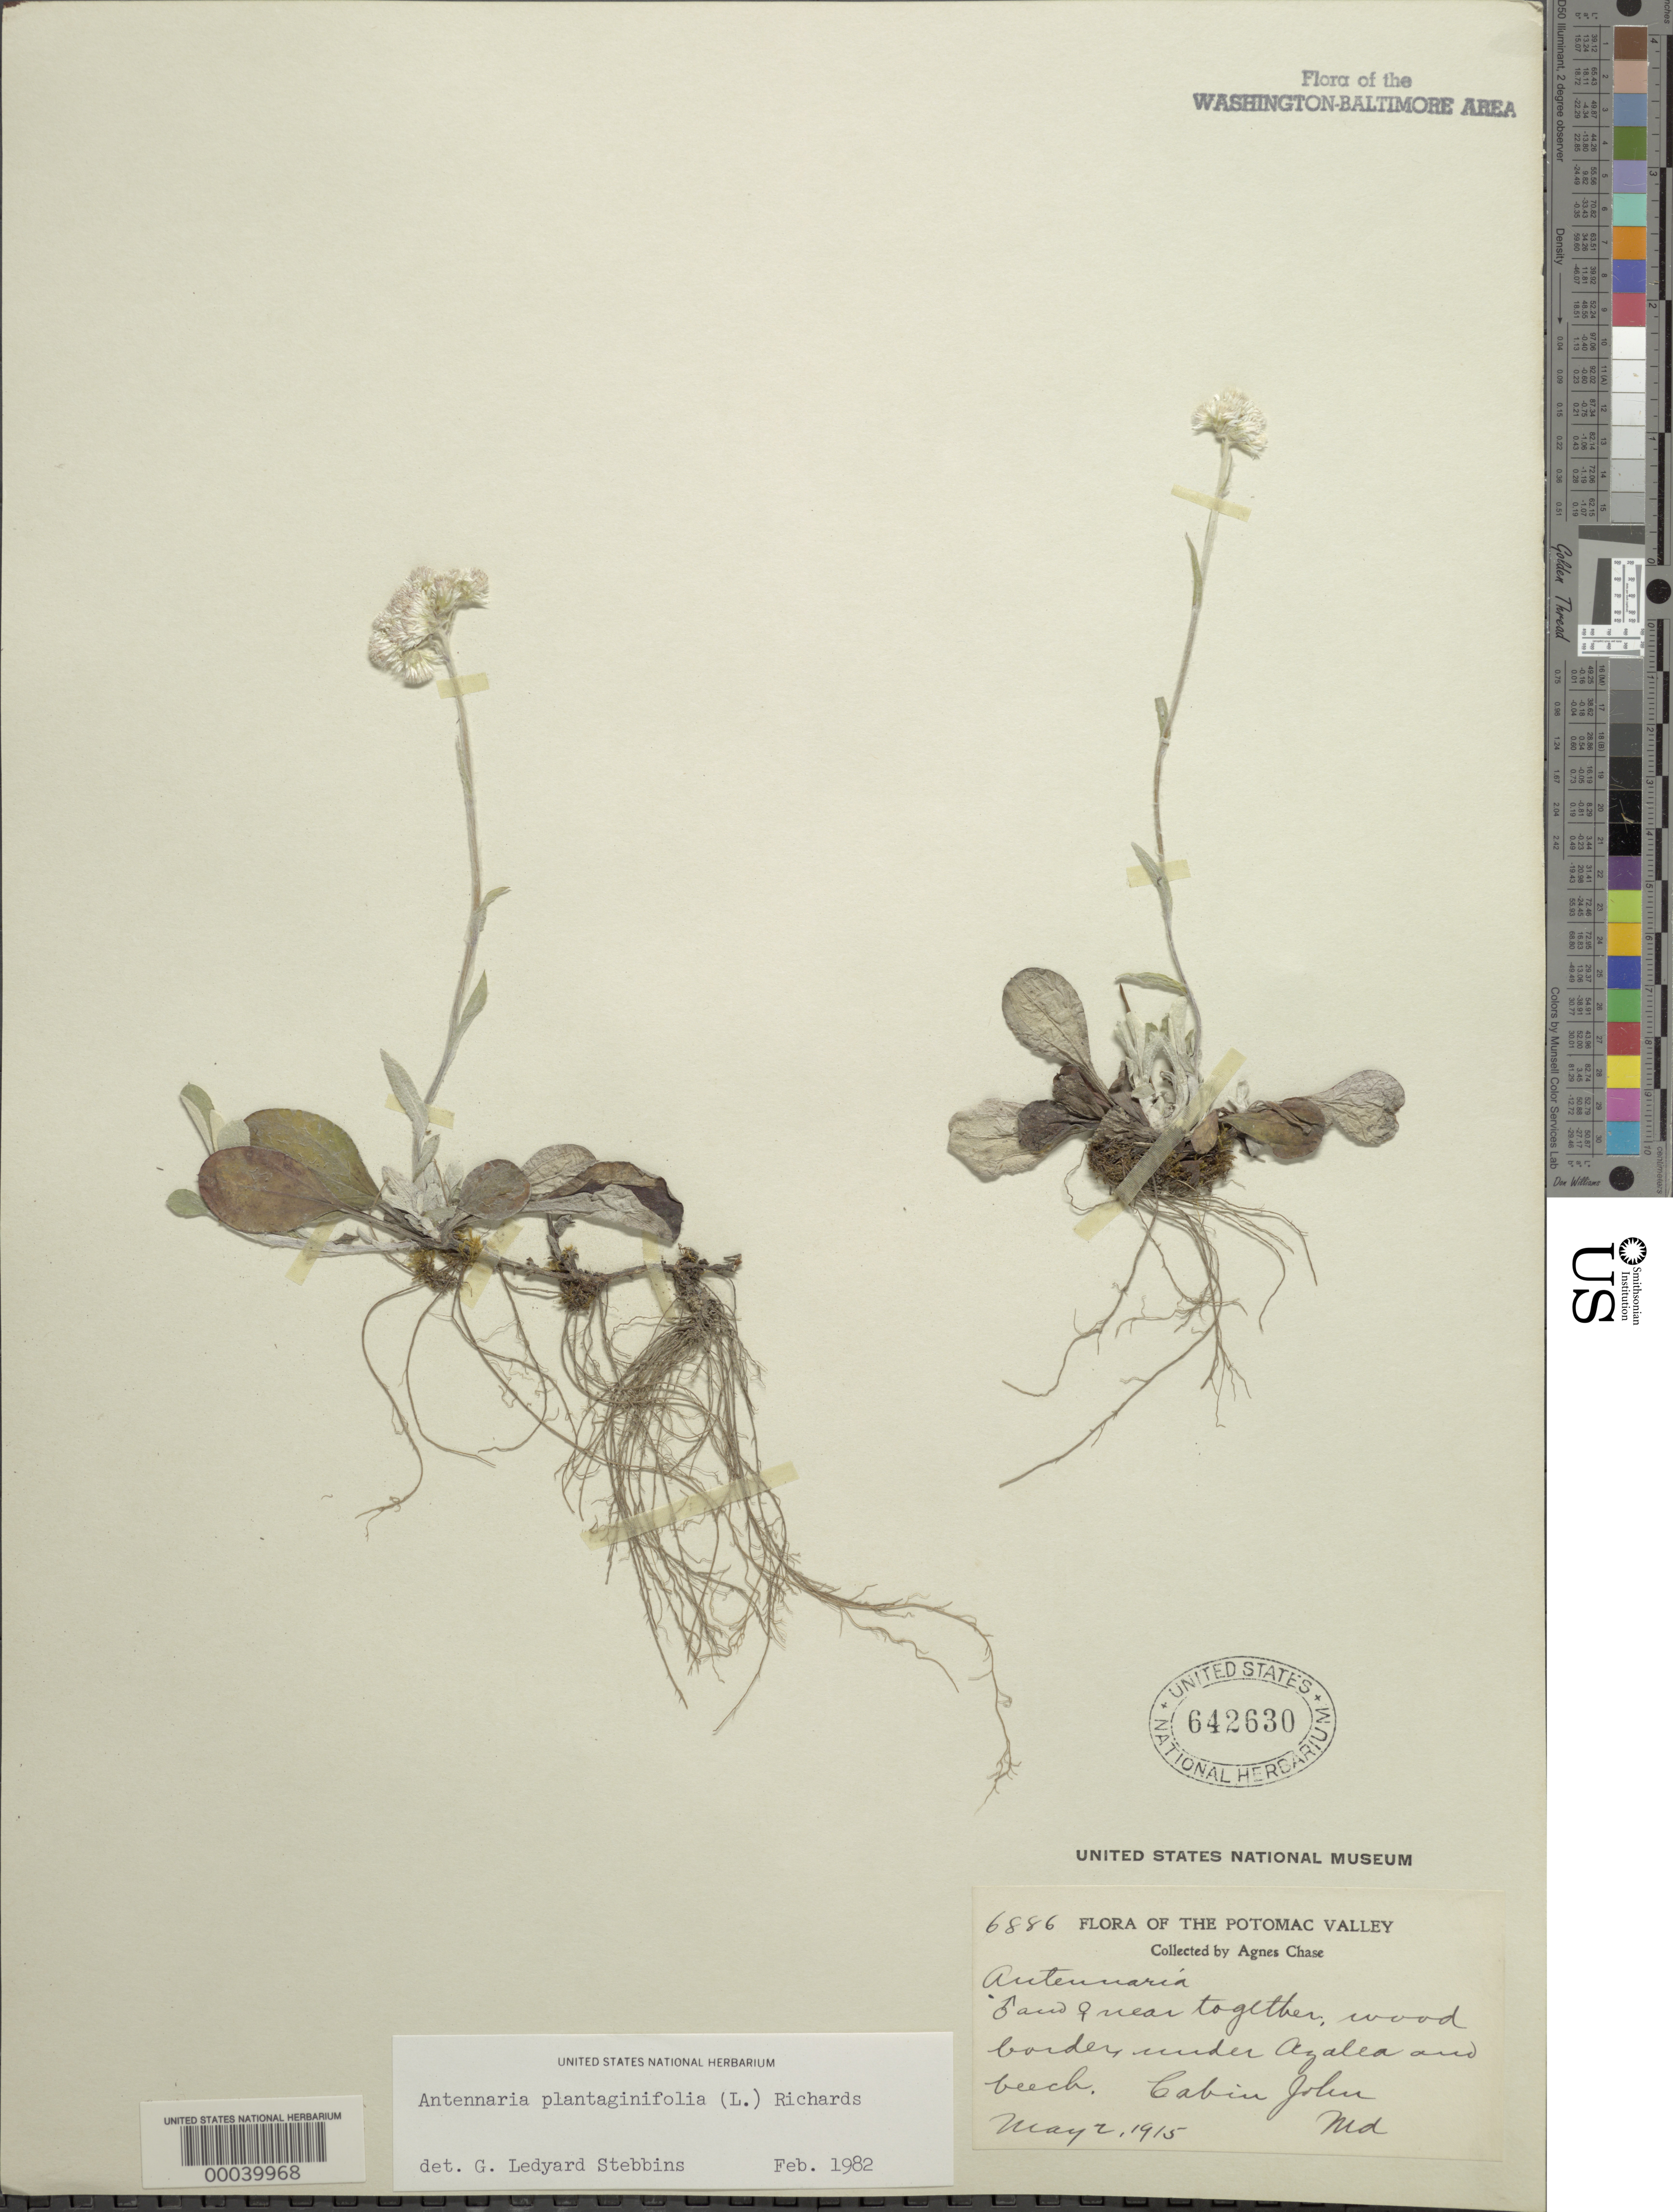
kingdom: Plantae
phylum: Tracheophyta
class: Magnoliopsida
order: Asterales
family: Asteraceae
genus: Antennaria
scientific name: Antennaria plantaginifolia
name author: (L.) Richardson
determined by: Stebbins, G. L.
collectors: A. Chase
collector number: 6886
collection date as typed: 02 May 1915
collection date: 1915-05-02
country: United States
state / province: Maryland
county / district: Montgomery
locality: Cabin John C. & O. Canal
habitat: Wood border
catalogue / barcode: US 642630